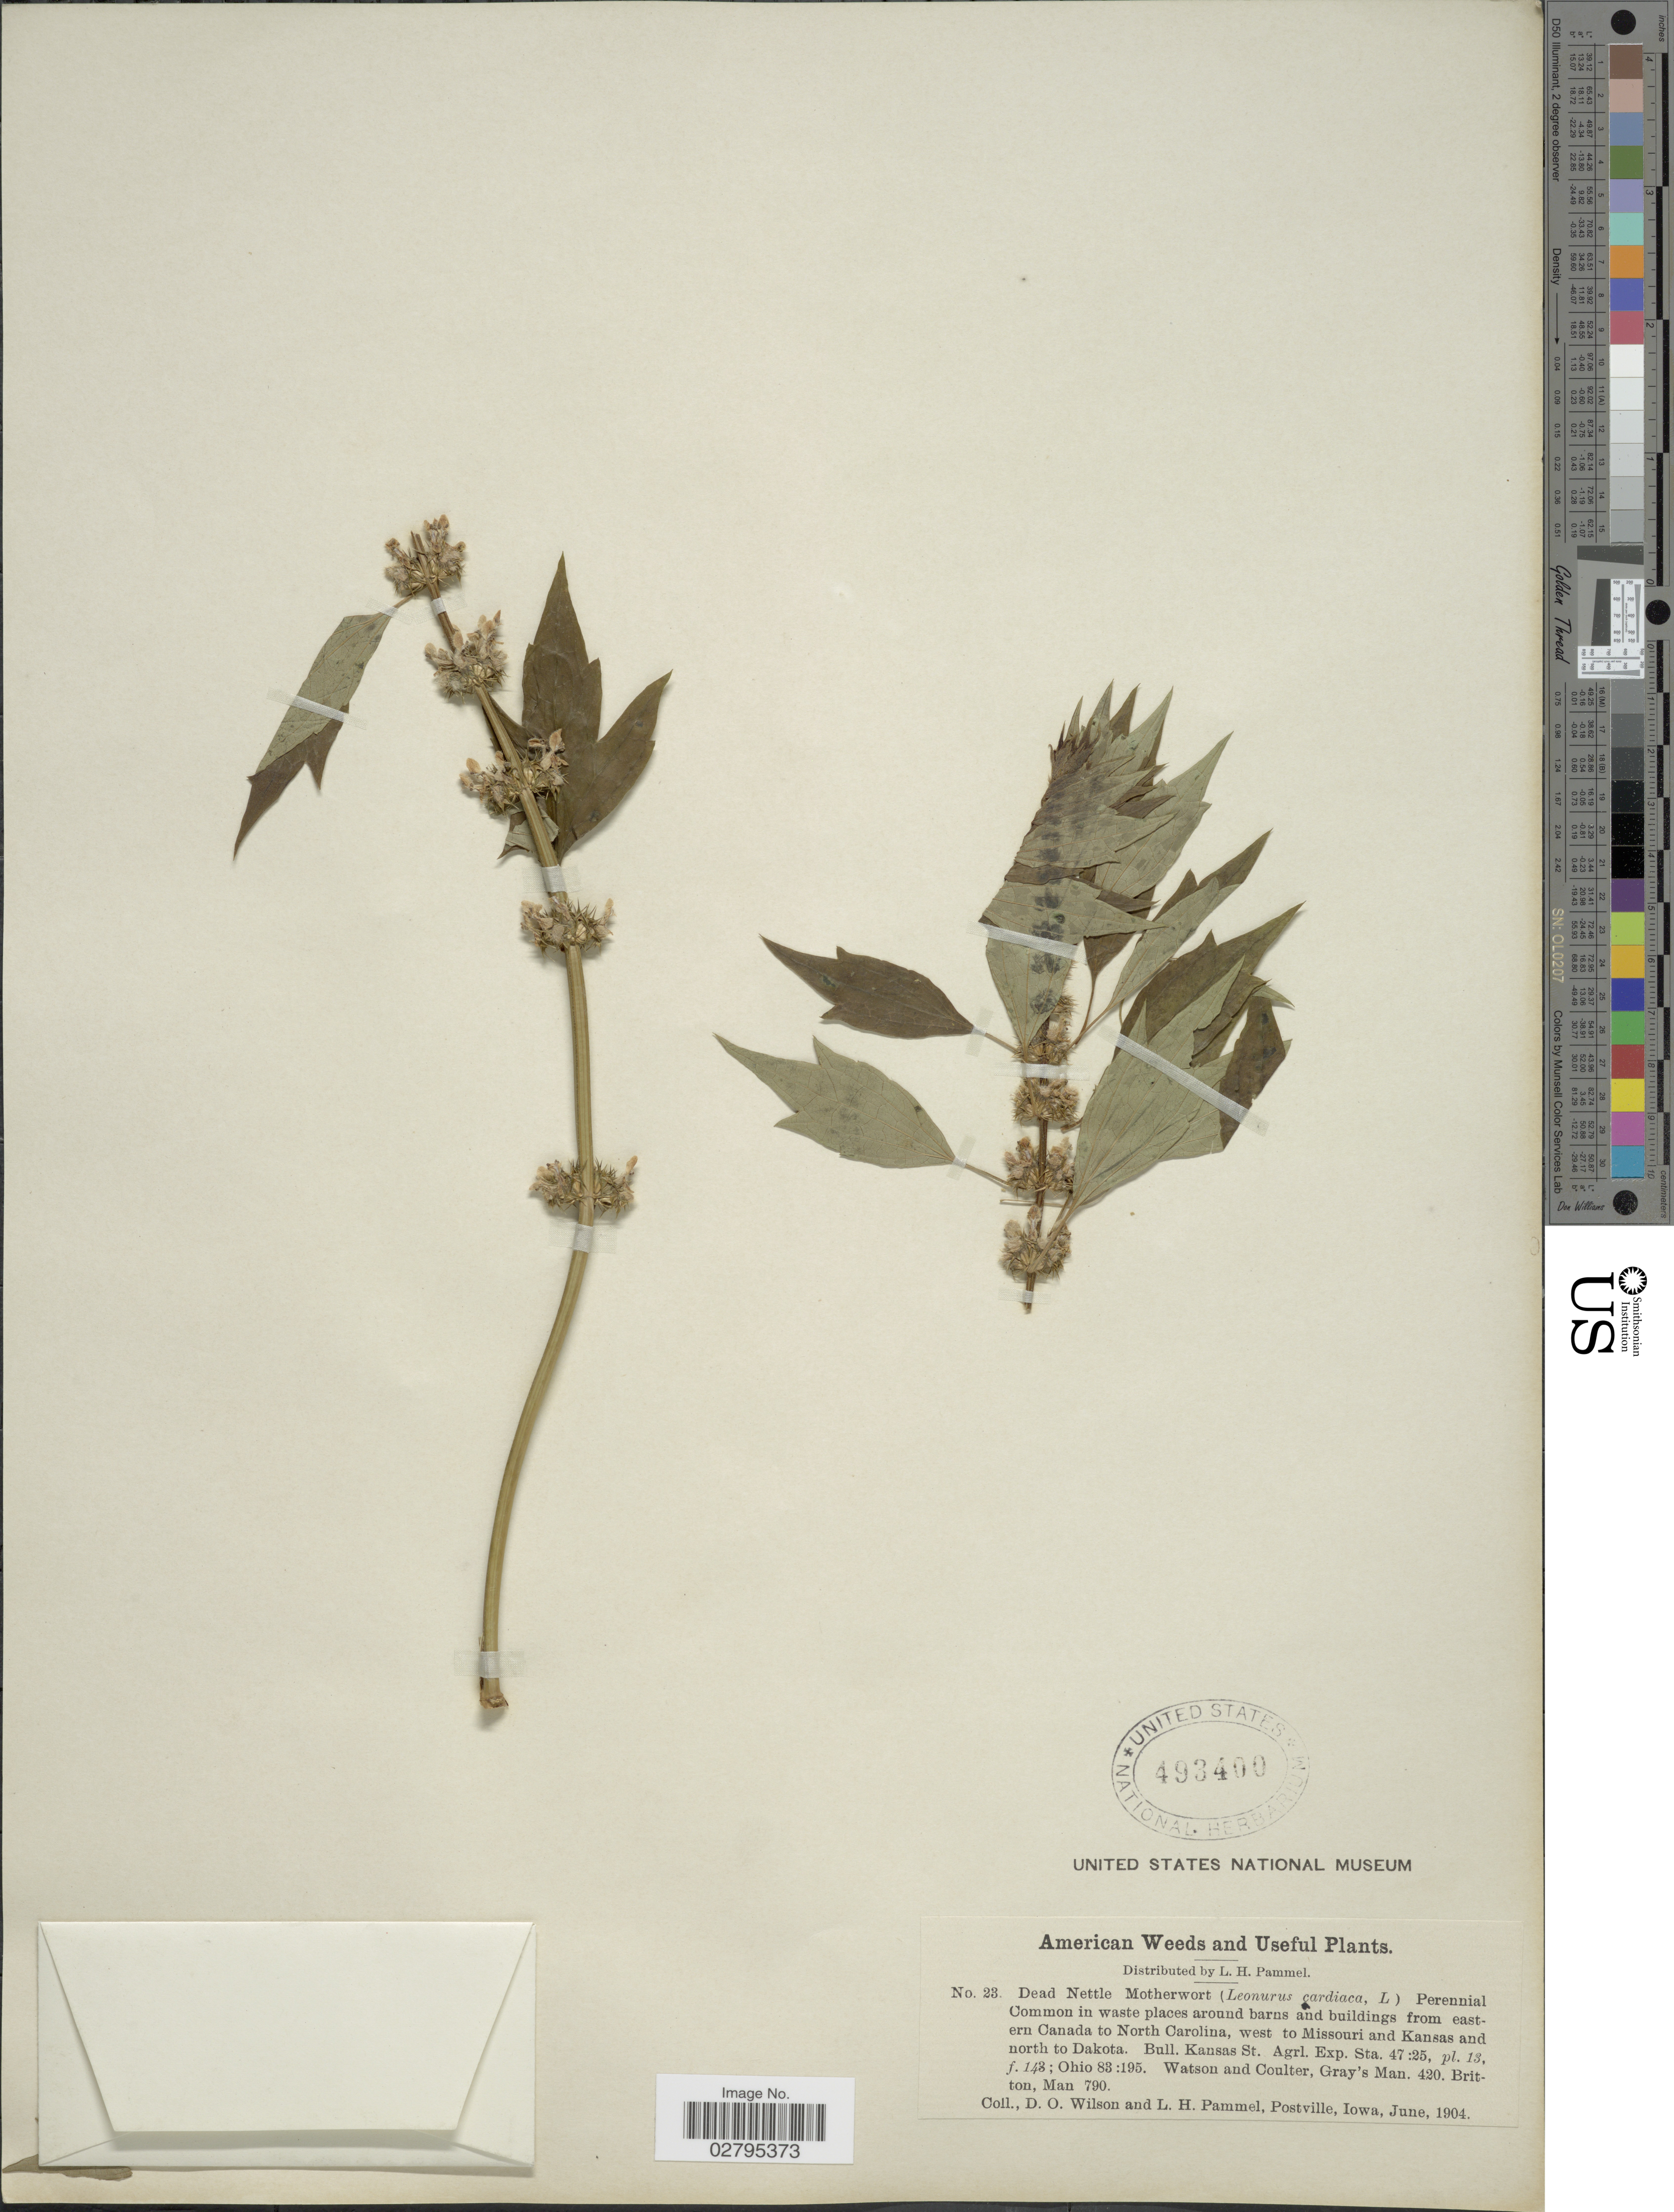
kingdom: Plantae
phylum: Tracheophyta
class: Magnoliopsida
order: Lamiales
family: Lamiaceae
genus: Leonurus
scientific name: Leonurus cardiaca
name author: L.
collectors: D. Wilson & L. Pammel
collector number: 23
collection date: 1904-06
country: United States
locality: Eastern Canada to North Carolina, west to Missouri and Kansas and north to Dakota.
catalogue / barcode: US 493400